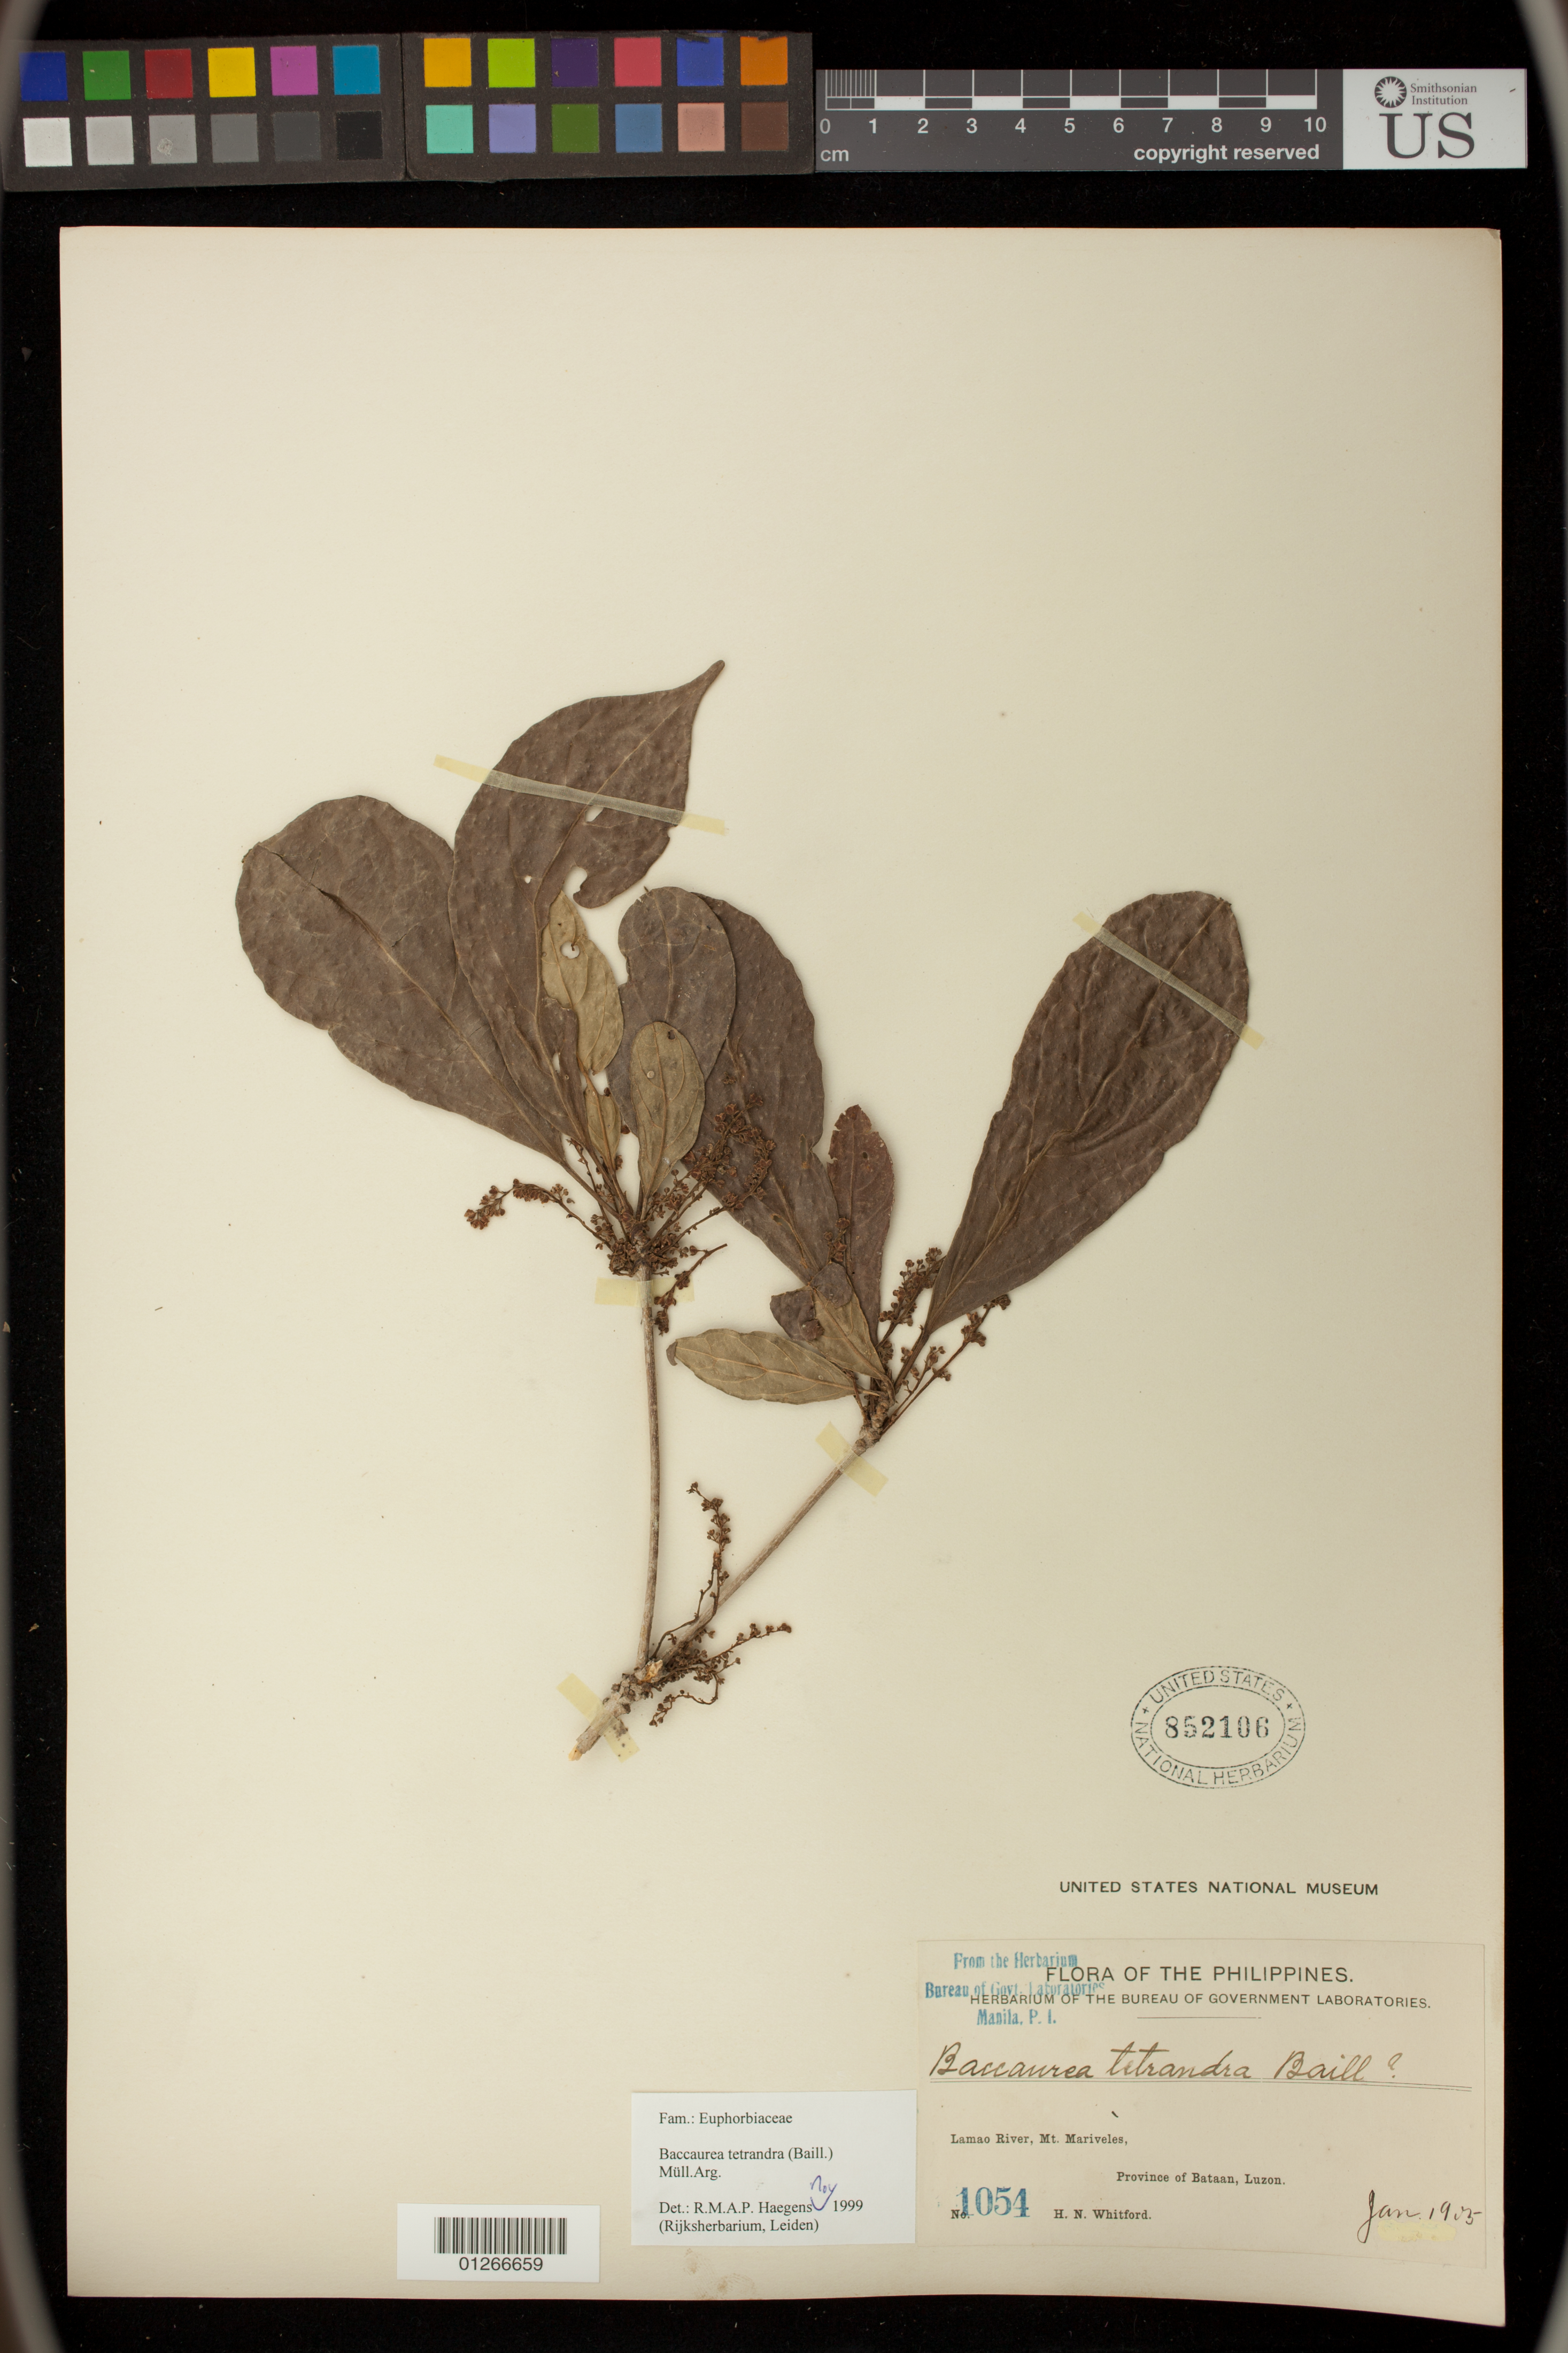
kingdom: Plantae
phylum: Tracheophyta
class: Magnoliopsida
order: Malpighiales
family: Phyllanthaceae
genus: Baccaurea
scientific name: Baccaurea tetrandra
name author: (Baill.) Müll. Arg.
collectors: H. N. Whitford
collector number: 1054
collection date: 1905-01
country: Philippines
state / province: Central Luzon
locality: Lamao River, Mt. Mariveles, Province of Bataan, Luzon